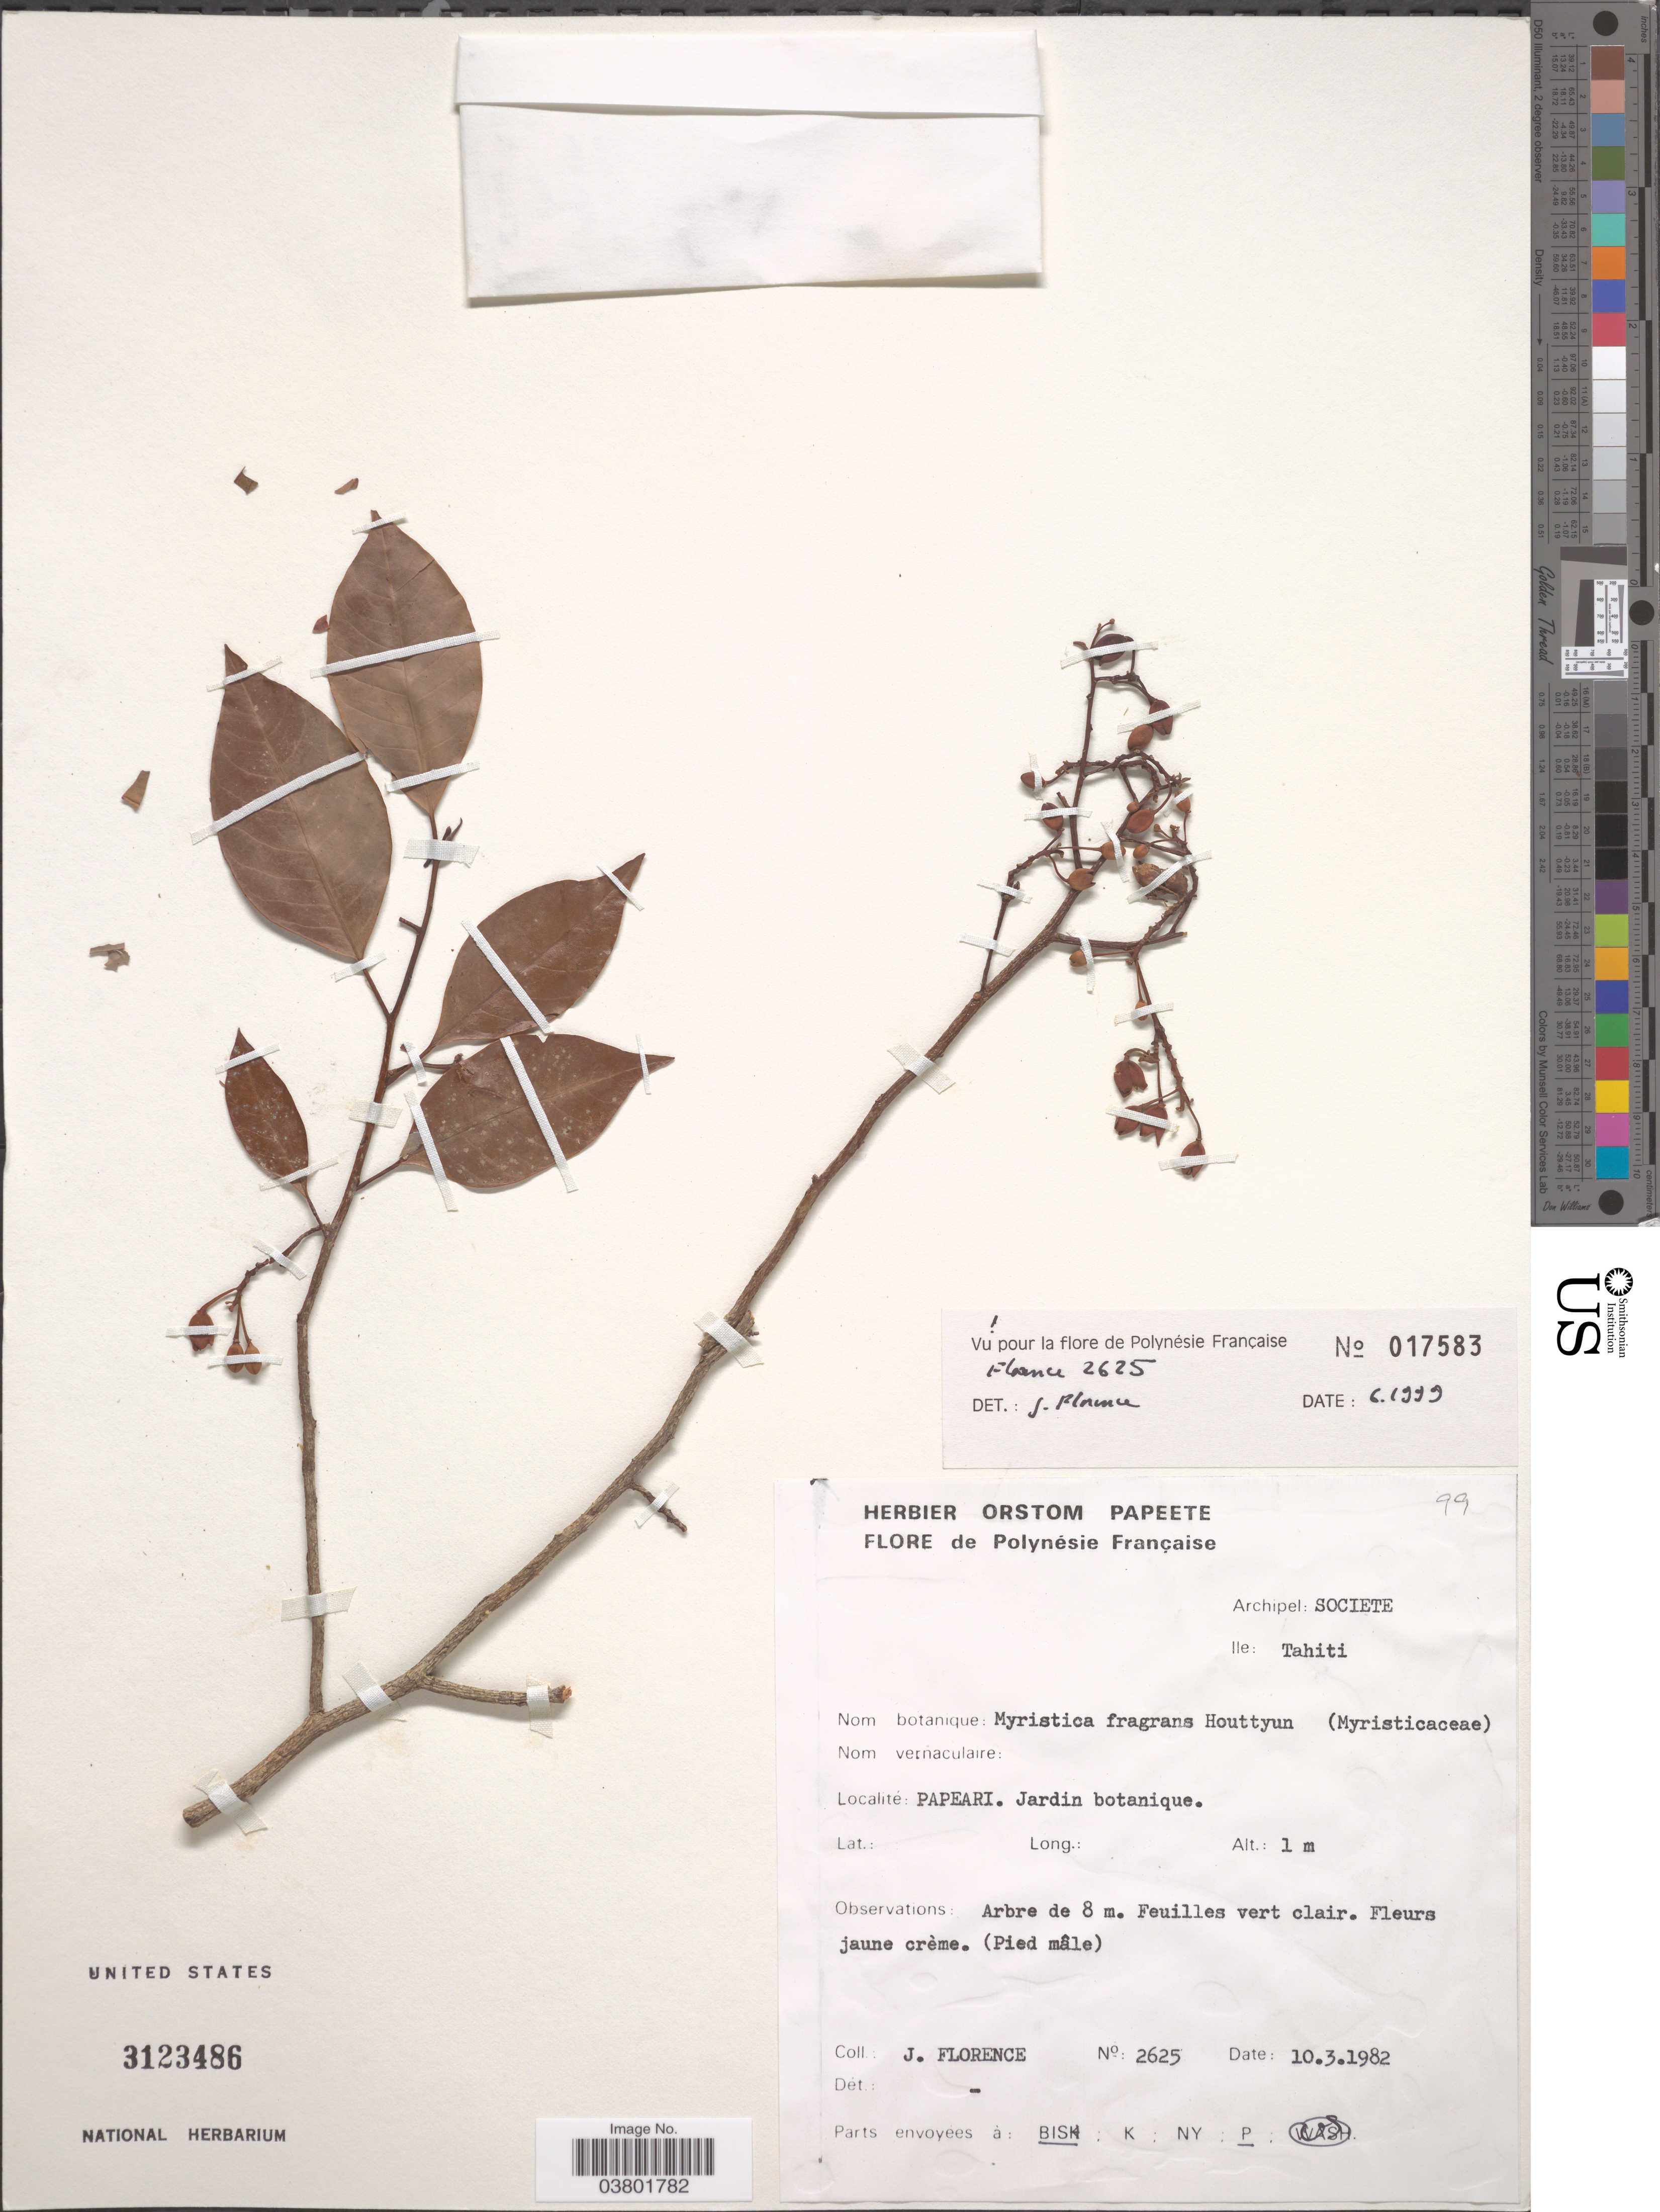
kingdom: Plantae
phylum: Tracheophyta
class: Magnoliopsida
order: Magnoliales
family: Myristicaceae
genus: Myristica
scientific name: Myristica fragrans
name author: Houtt.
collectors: J. Florence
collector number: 2625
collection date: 1982-03-10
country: French Polynesia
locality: Archipel: SOCIETE Ile: Tahiti. Polynésie Française. Papeari. Jardin botanique.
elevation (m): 1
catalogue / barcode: US 3123486